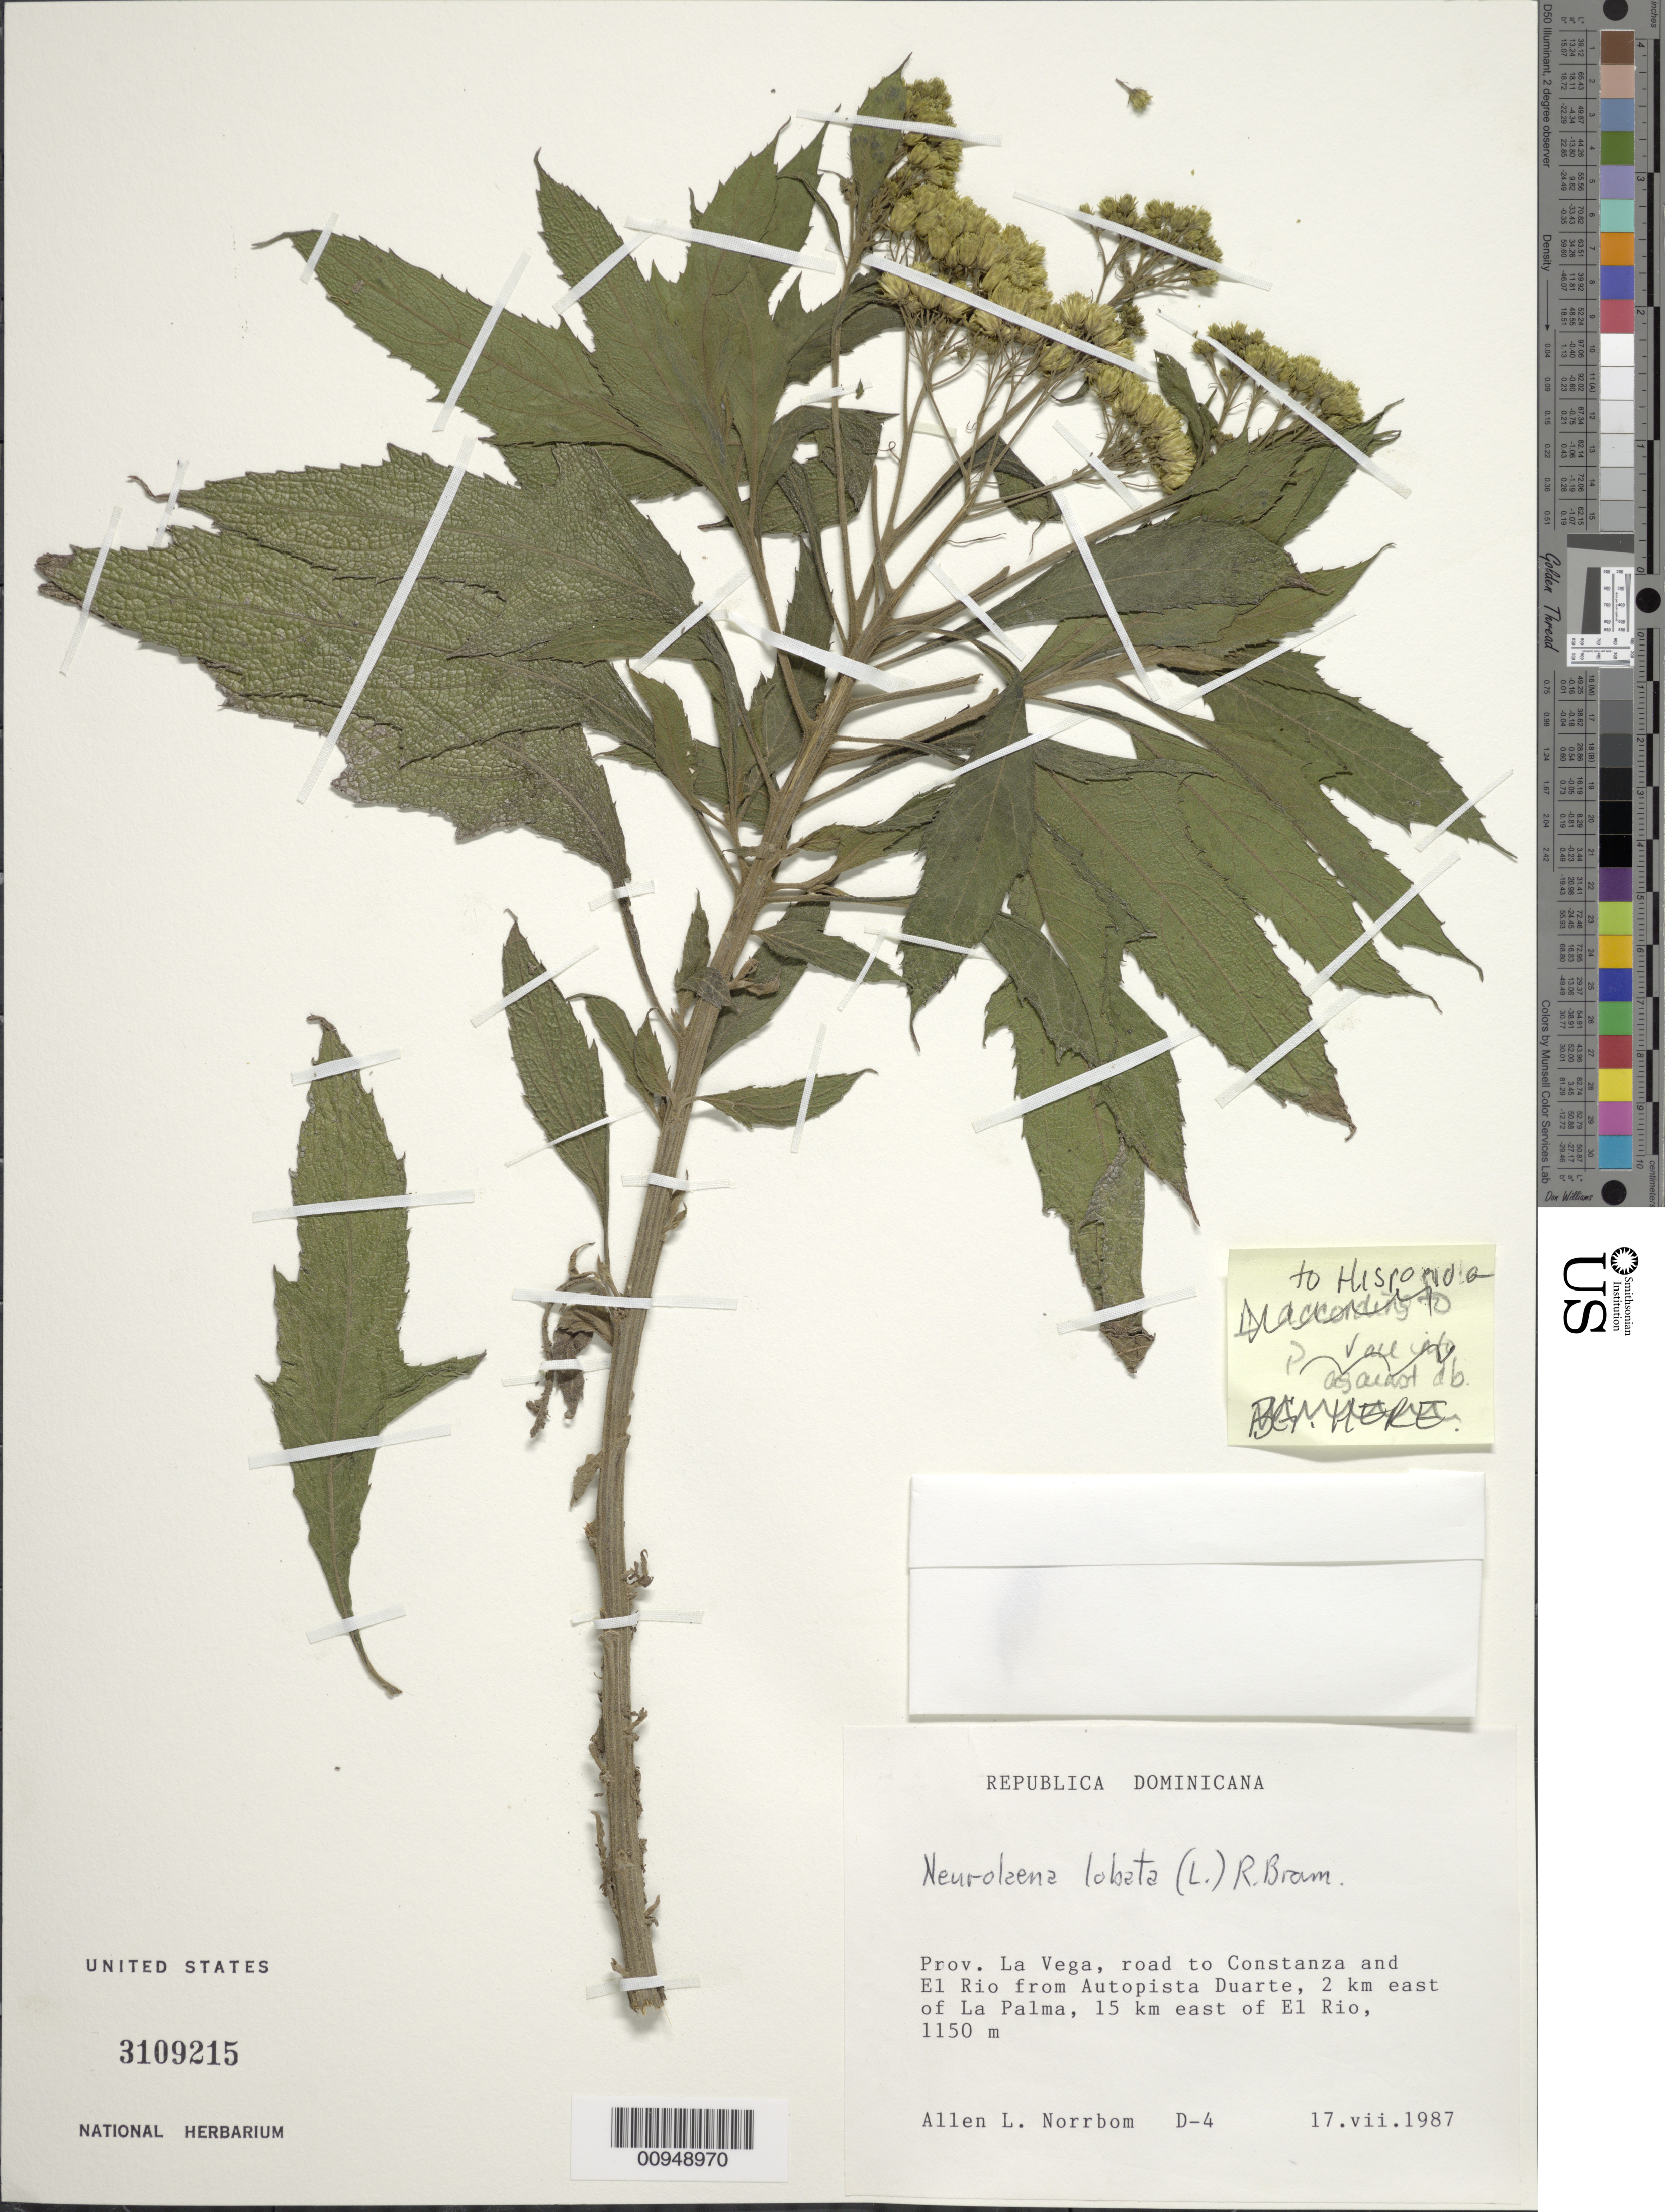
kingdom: Plantae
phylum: Tracheophyta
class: Magnoliopsida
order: Asterales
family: Asteraceae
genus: Neurolaena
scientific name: Neurolaena lobata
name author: (L.) R. Br. ex Cass.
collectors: A. L. Norrbom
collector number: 4D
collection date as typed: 17 Jul 1987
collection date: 1987-07-17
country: Dominican Republic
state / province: La Vega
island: Hispaniola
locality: Road to Constanza and El Rio from Autopista Duarte, 2 km E of La Palma, 15 km E of El Rio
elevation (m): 1150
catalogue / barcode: US 3109215